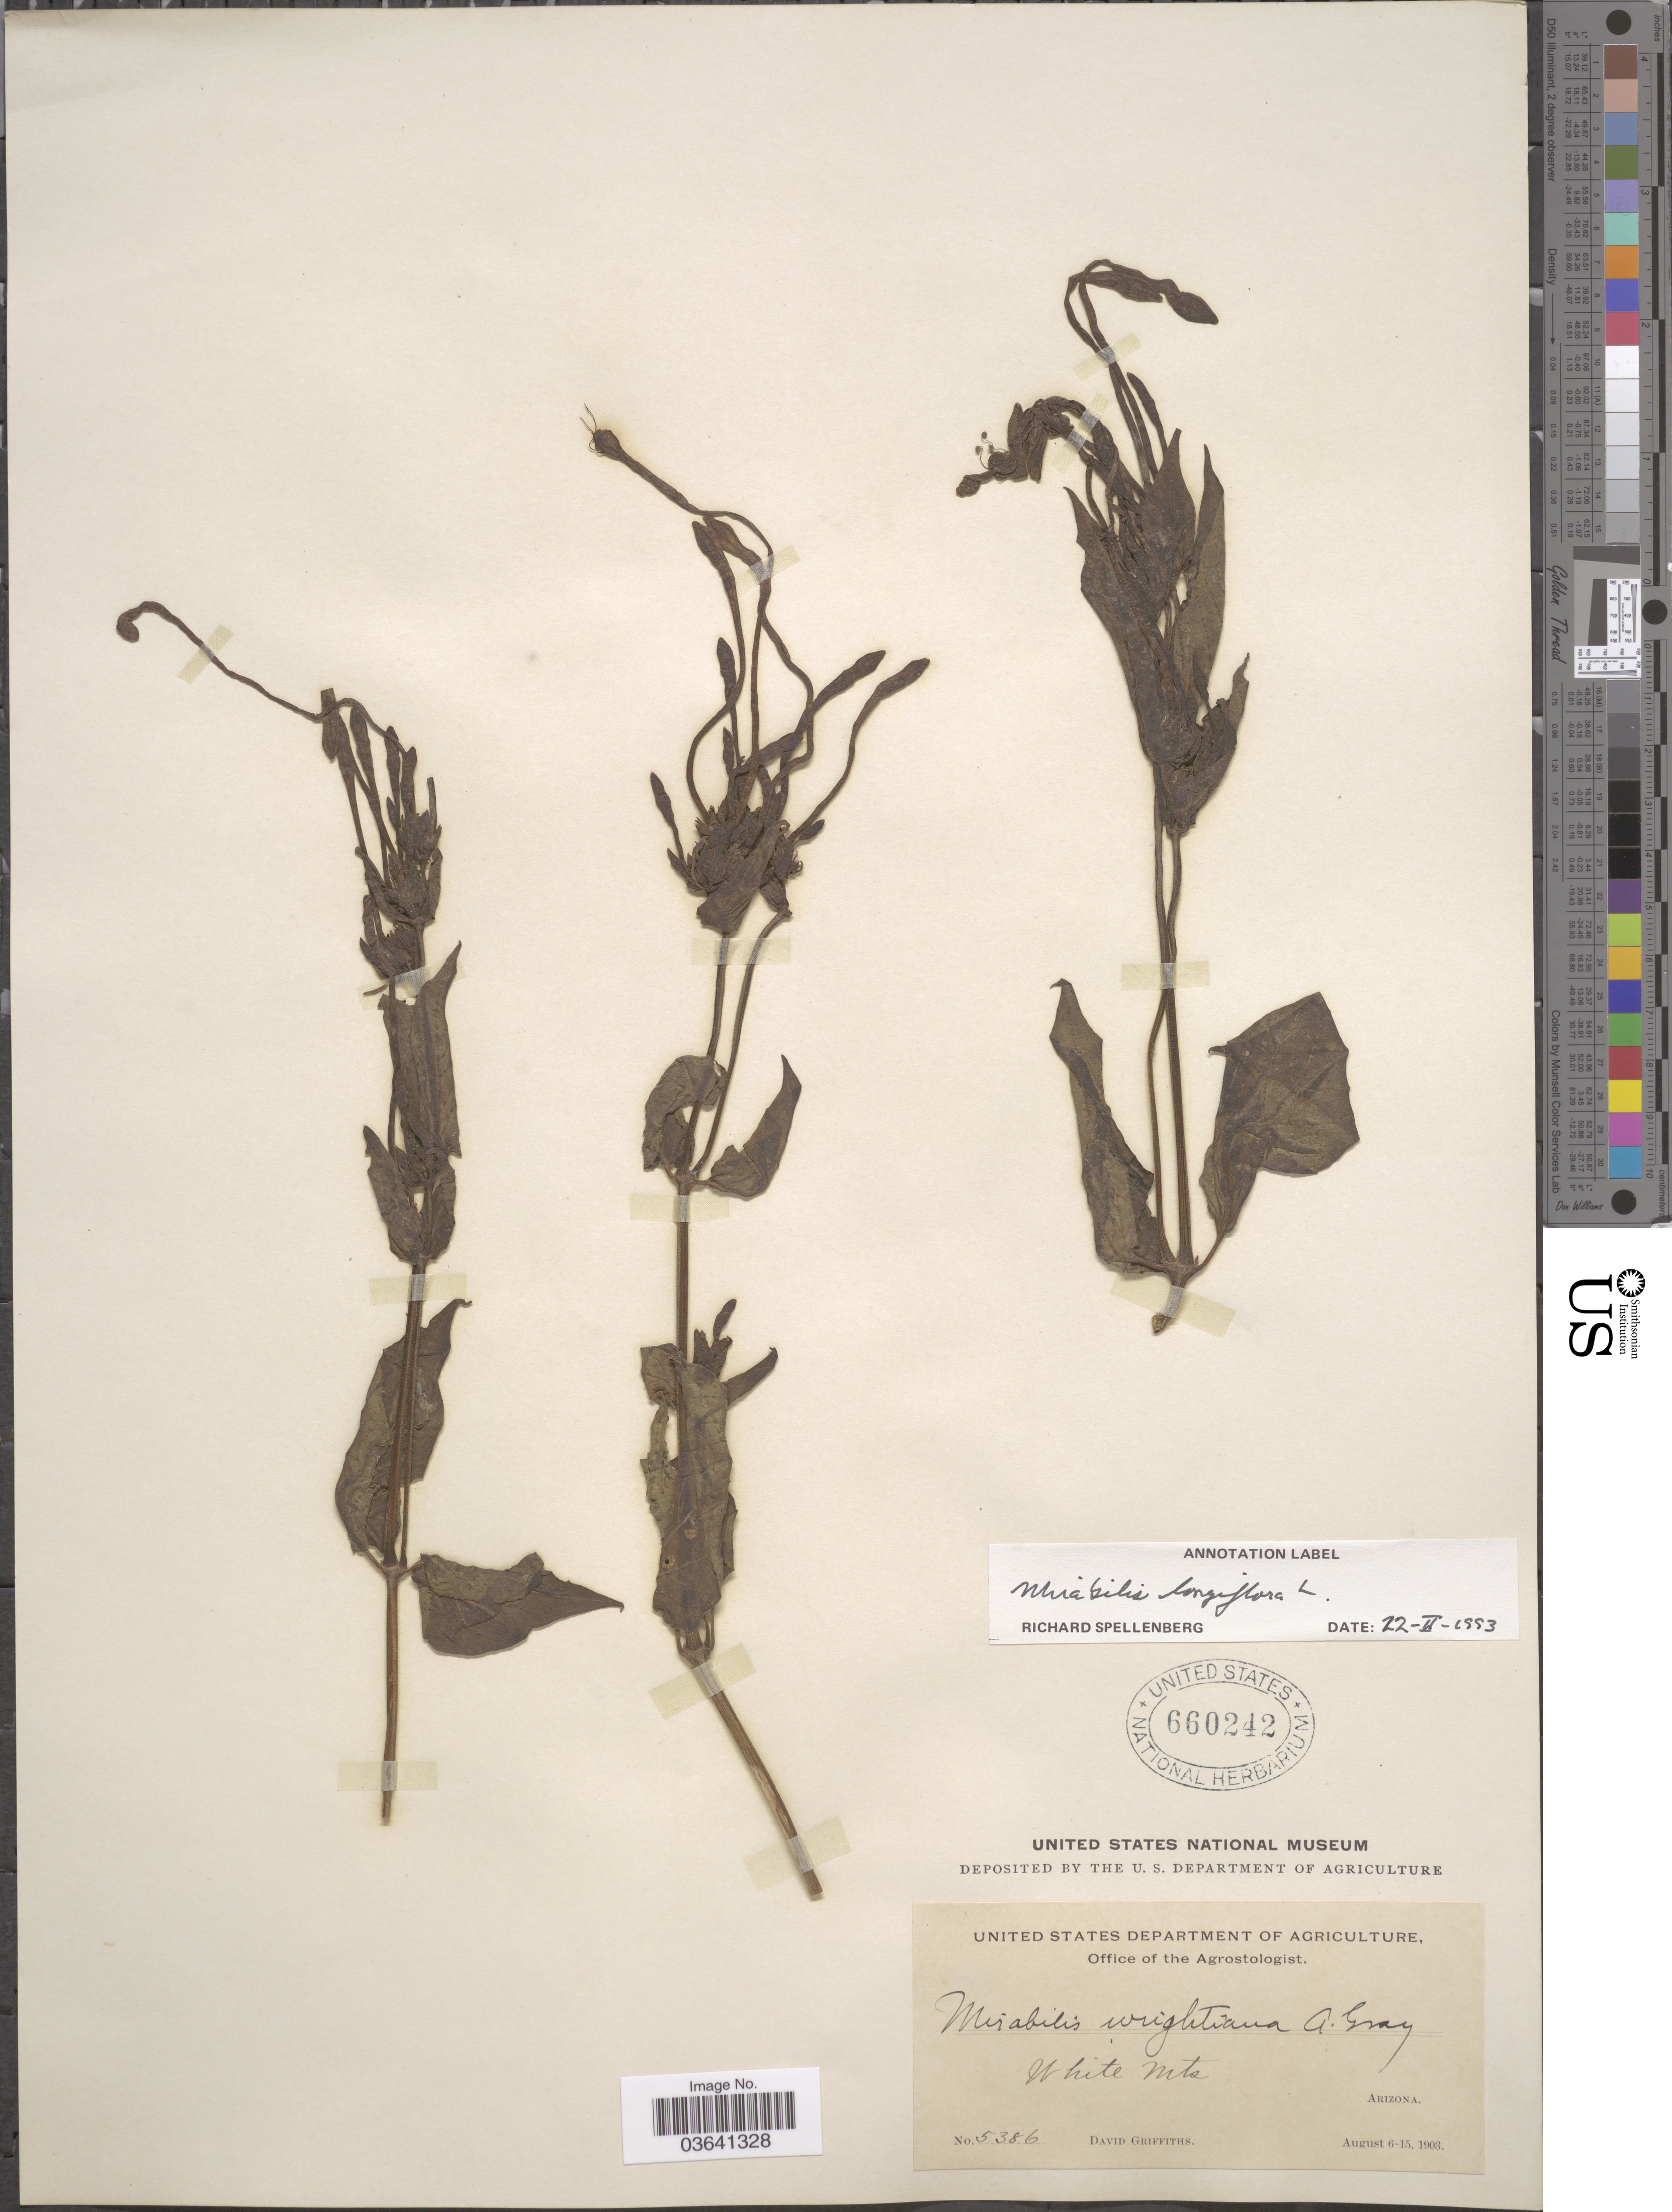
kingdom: Plantae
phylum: Tracheophyta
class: Magnoliopsida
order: Caryophyllales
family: Nyctaginaceae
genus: Mirabilis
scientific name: Mirabilis wrightiana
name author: A. Gray & Britton ex Kearney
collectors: D. Griffiths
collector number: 5386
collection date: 1903-08-06/1903-08-15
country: United States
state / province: Arizona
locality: White Mts.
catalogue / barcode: US 660242